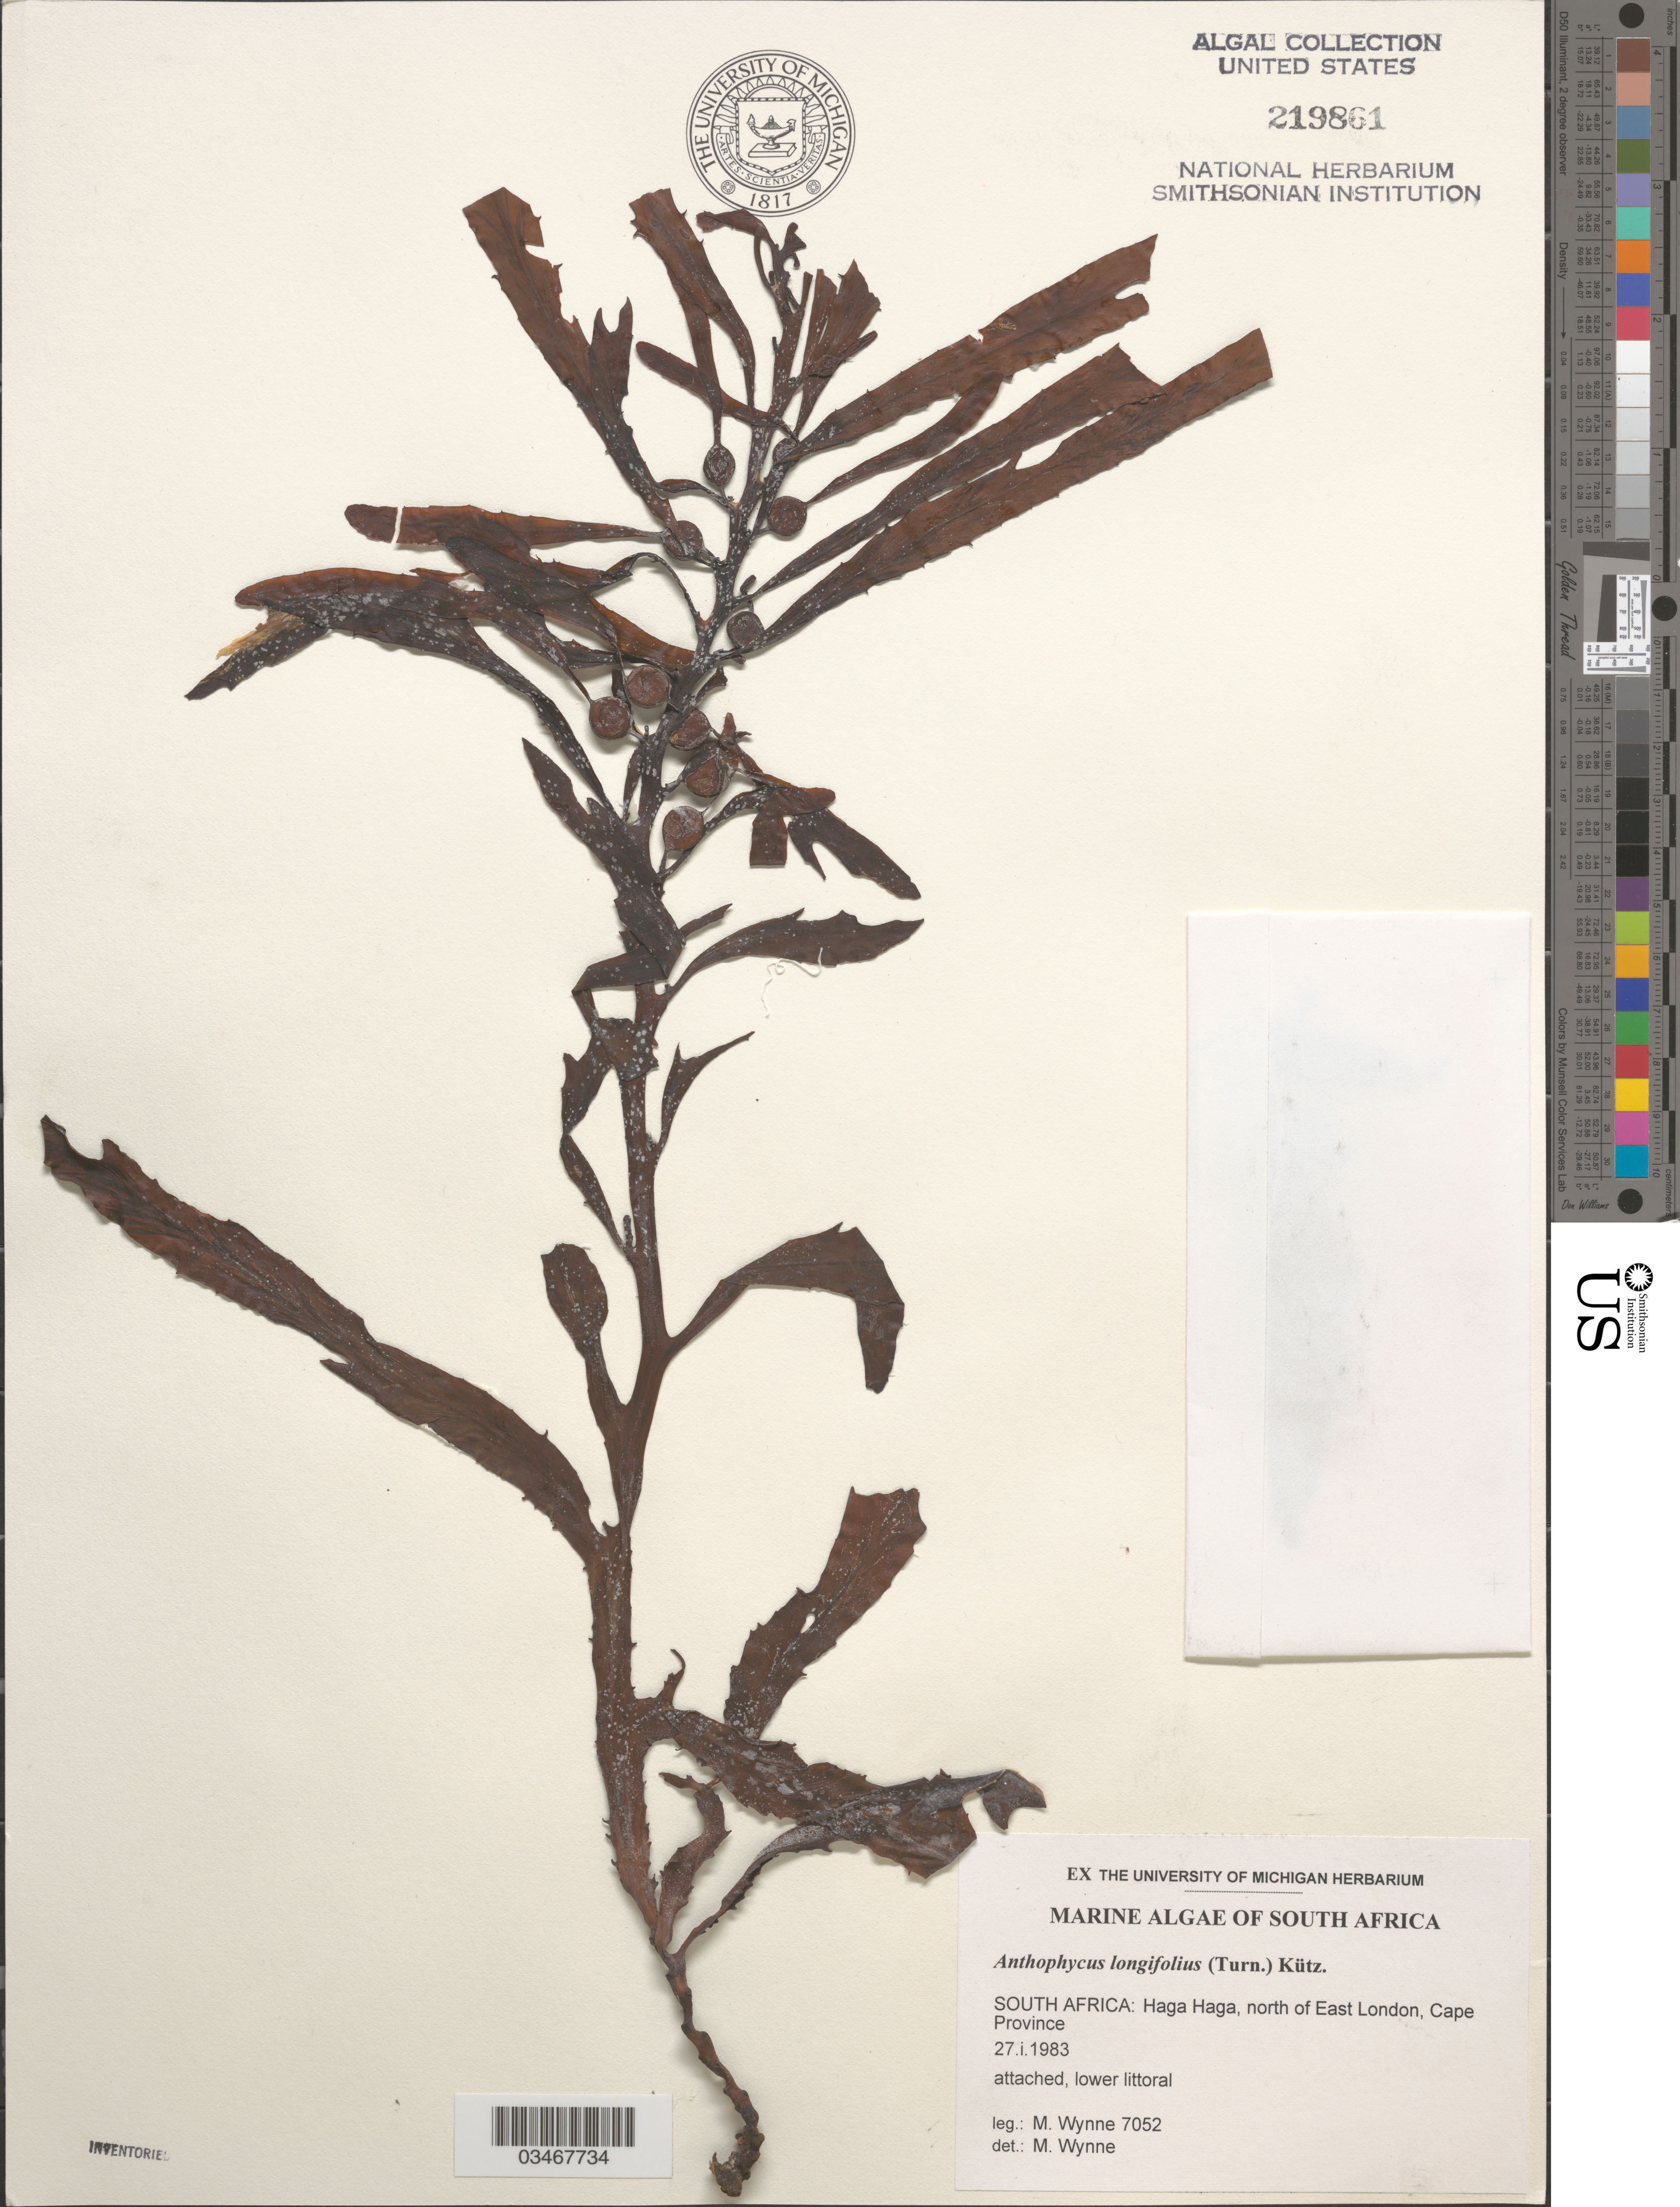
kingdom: Chromista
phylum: Ochrophyta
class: Phaeophyceae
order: Fucales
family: Sargassaceae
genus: Anthophycus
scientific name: Anthophycus longifolius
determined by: Wynne, M. J.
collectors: M.J. Wynne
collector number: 7052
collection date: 1983-01-27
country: South Africa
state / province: Eastern Cape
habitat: Attached. Lower littoral.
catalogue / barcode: US 219861